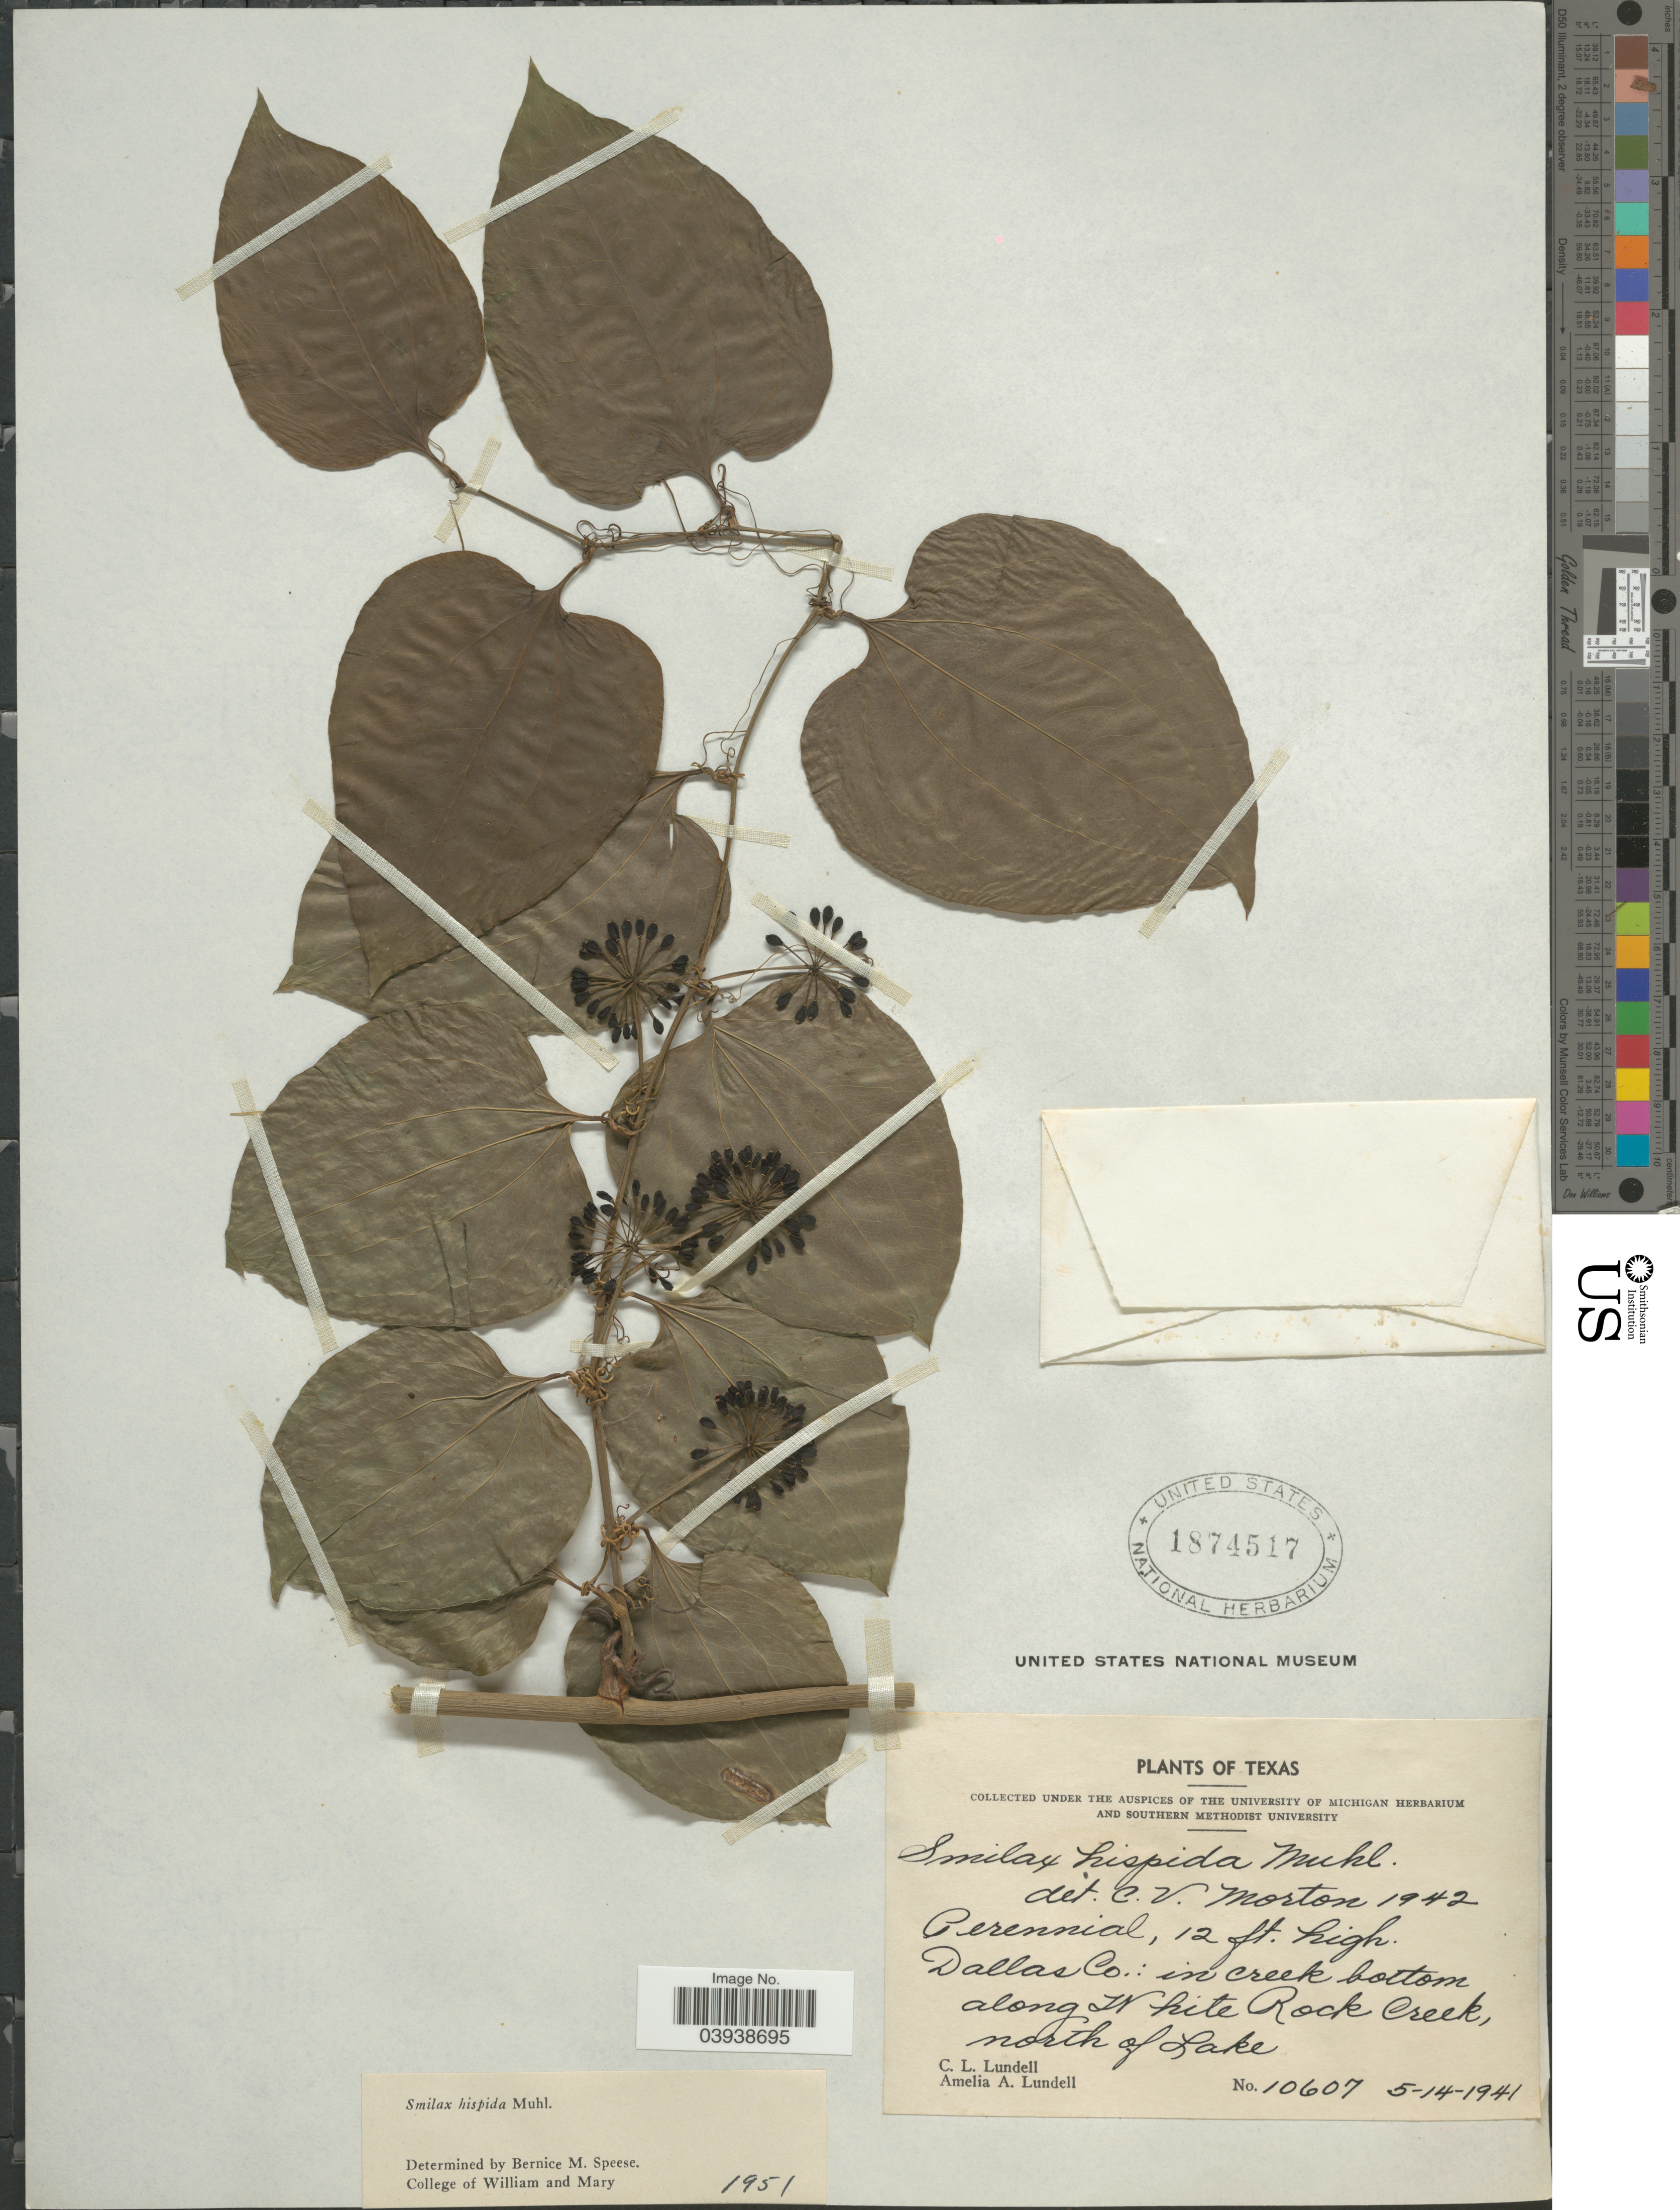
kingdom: Plantae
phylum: Tracheophyta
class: Liliopsida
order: Liliales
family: Smilacaceae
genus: Smilax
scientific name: Smilax hispida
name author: Raf.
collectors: C. L. Lundell & A. A. Lundell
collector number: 10607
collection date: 1941-05-14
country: United States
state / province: Texas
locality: Dallas Co.: in creek bottom along White Rock Creek, north of Lake.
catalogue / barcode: US 1874517